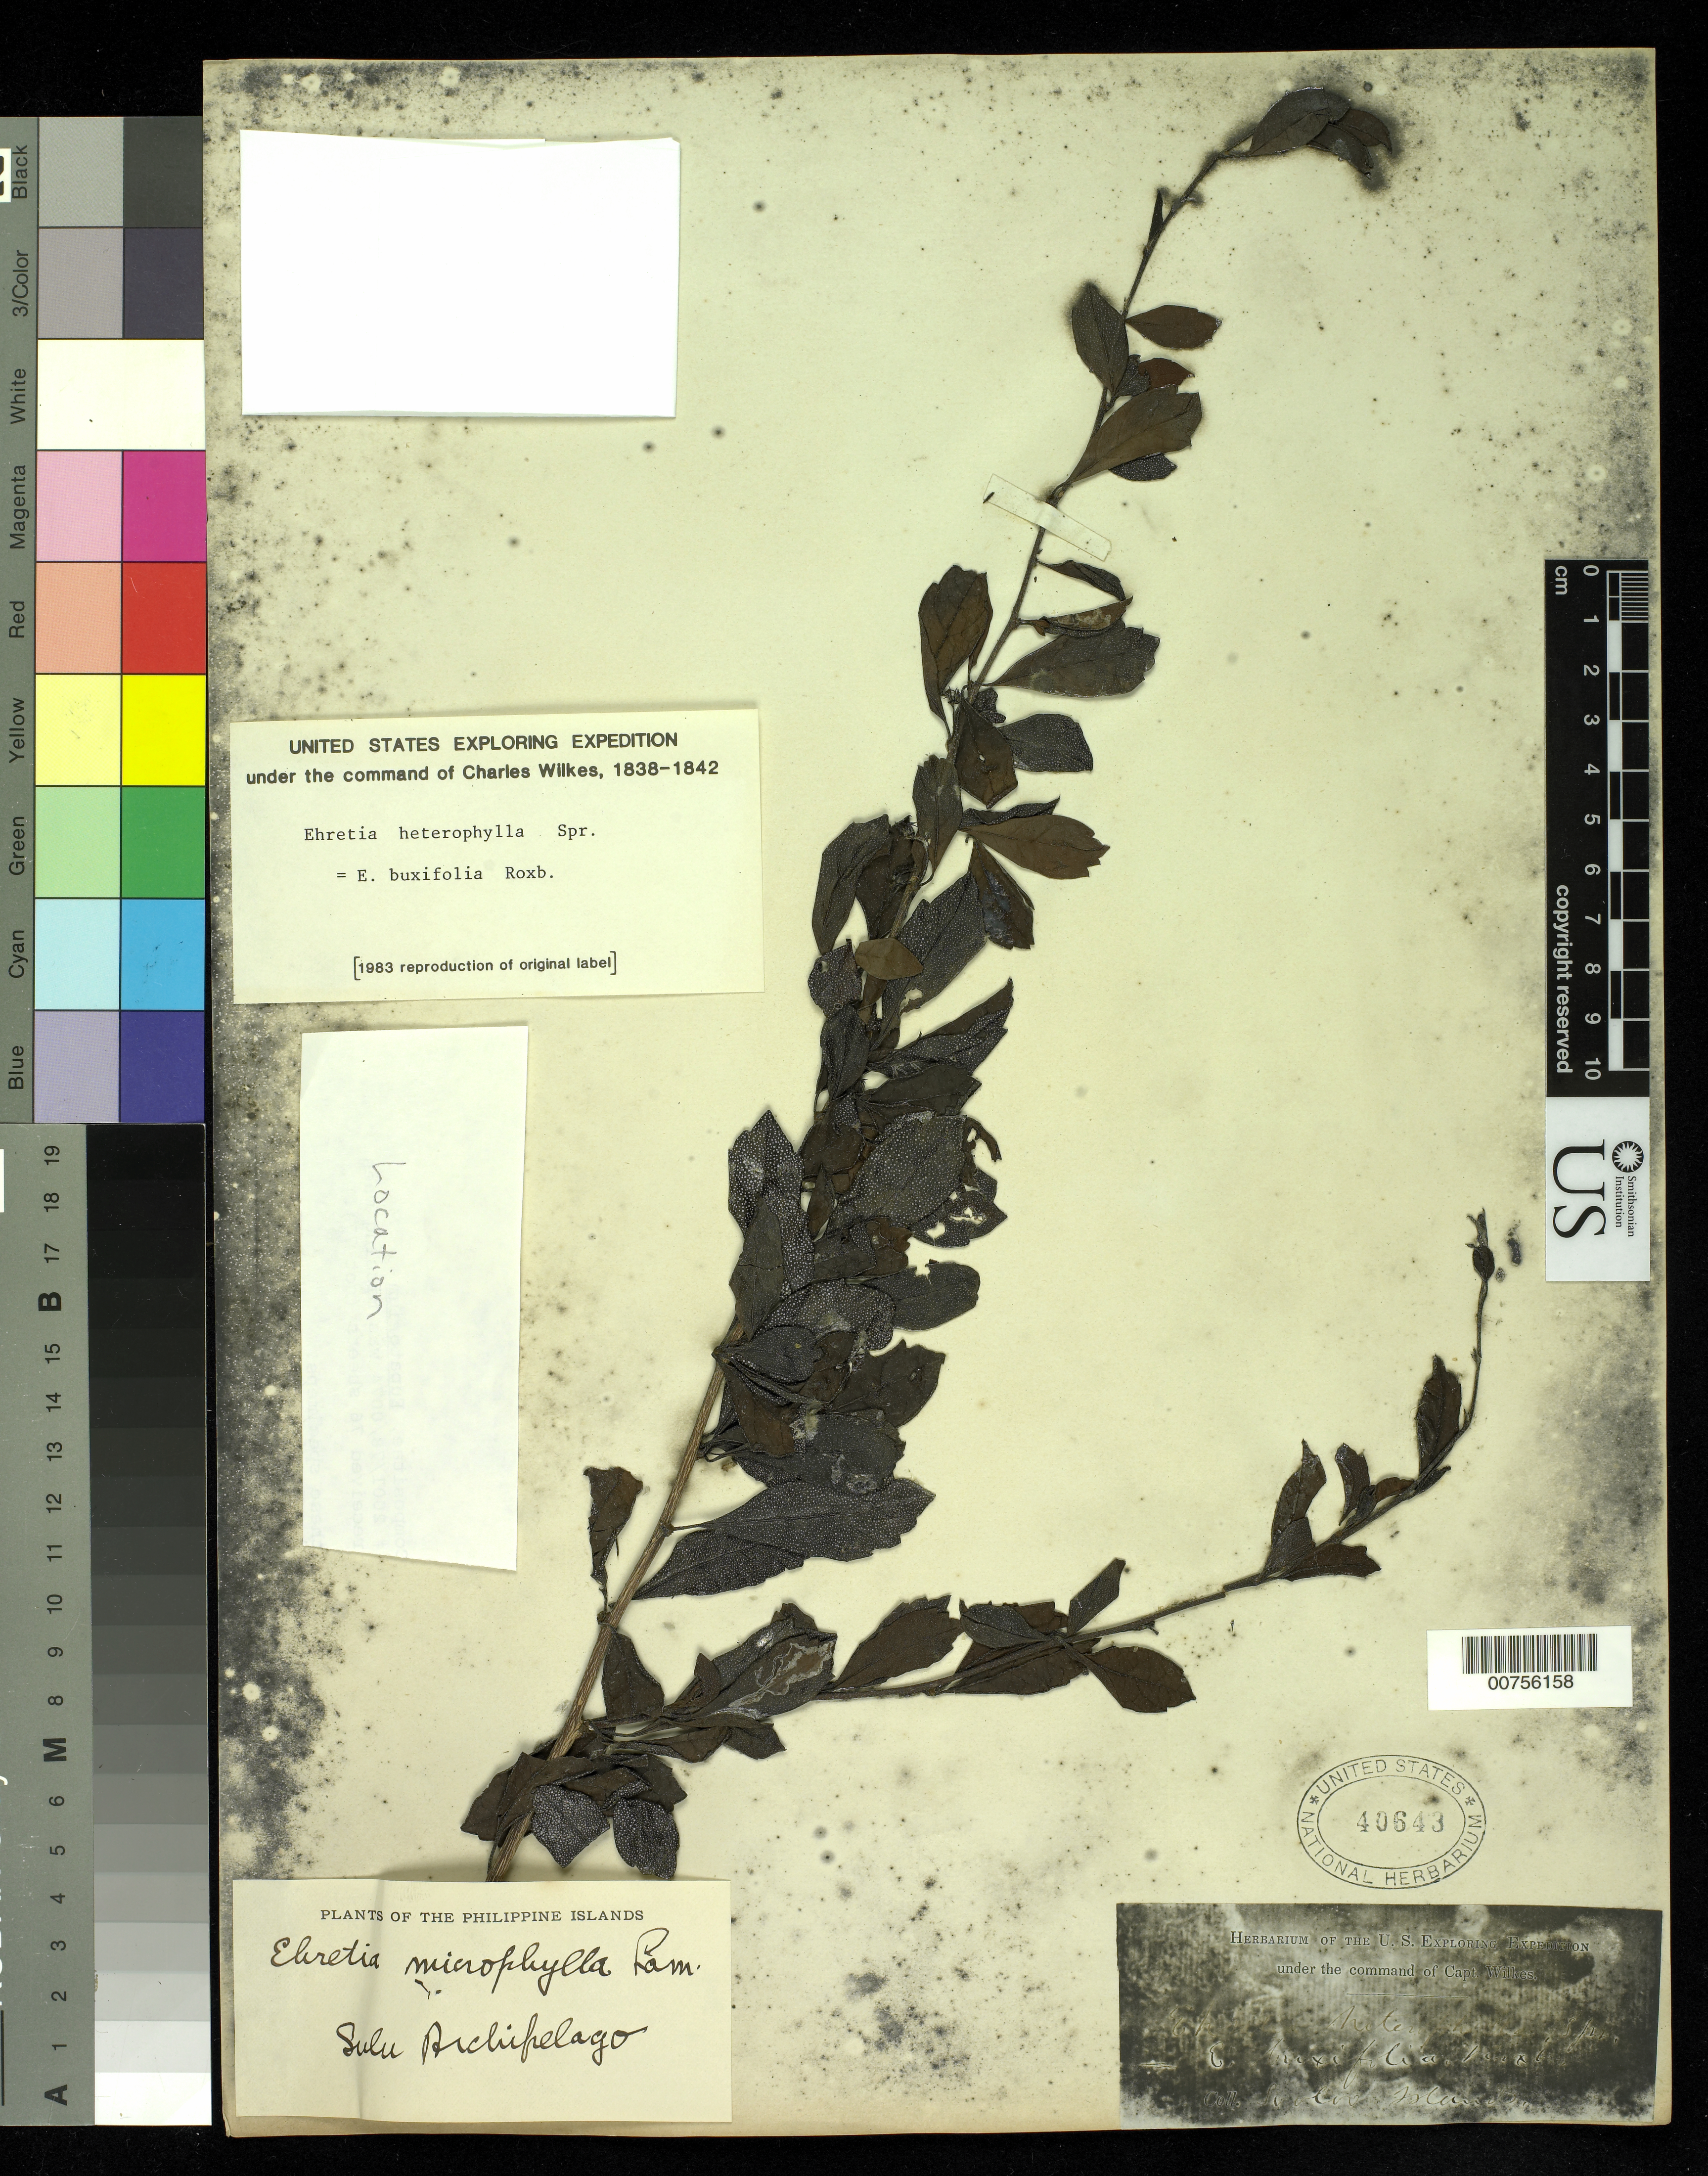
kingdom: Plantae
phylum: Tracheophyta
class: Magnoliopsida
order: Boraginales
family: Ehretiaceae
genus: Ehretia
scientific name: Ehretia heterophylla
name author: Spreng.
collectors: Wilkes Explor. Exped.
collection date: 1838/1842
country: Philippines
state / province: Muslim Mindanao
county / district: Sulu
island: Sulu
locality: Suuloo Islands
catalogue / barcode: US 40643